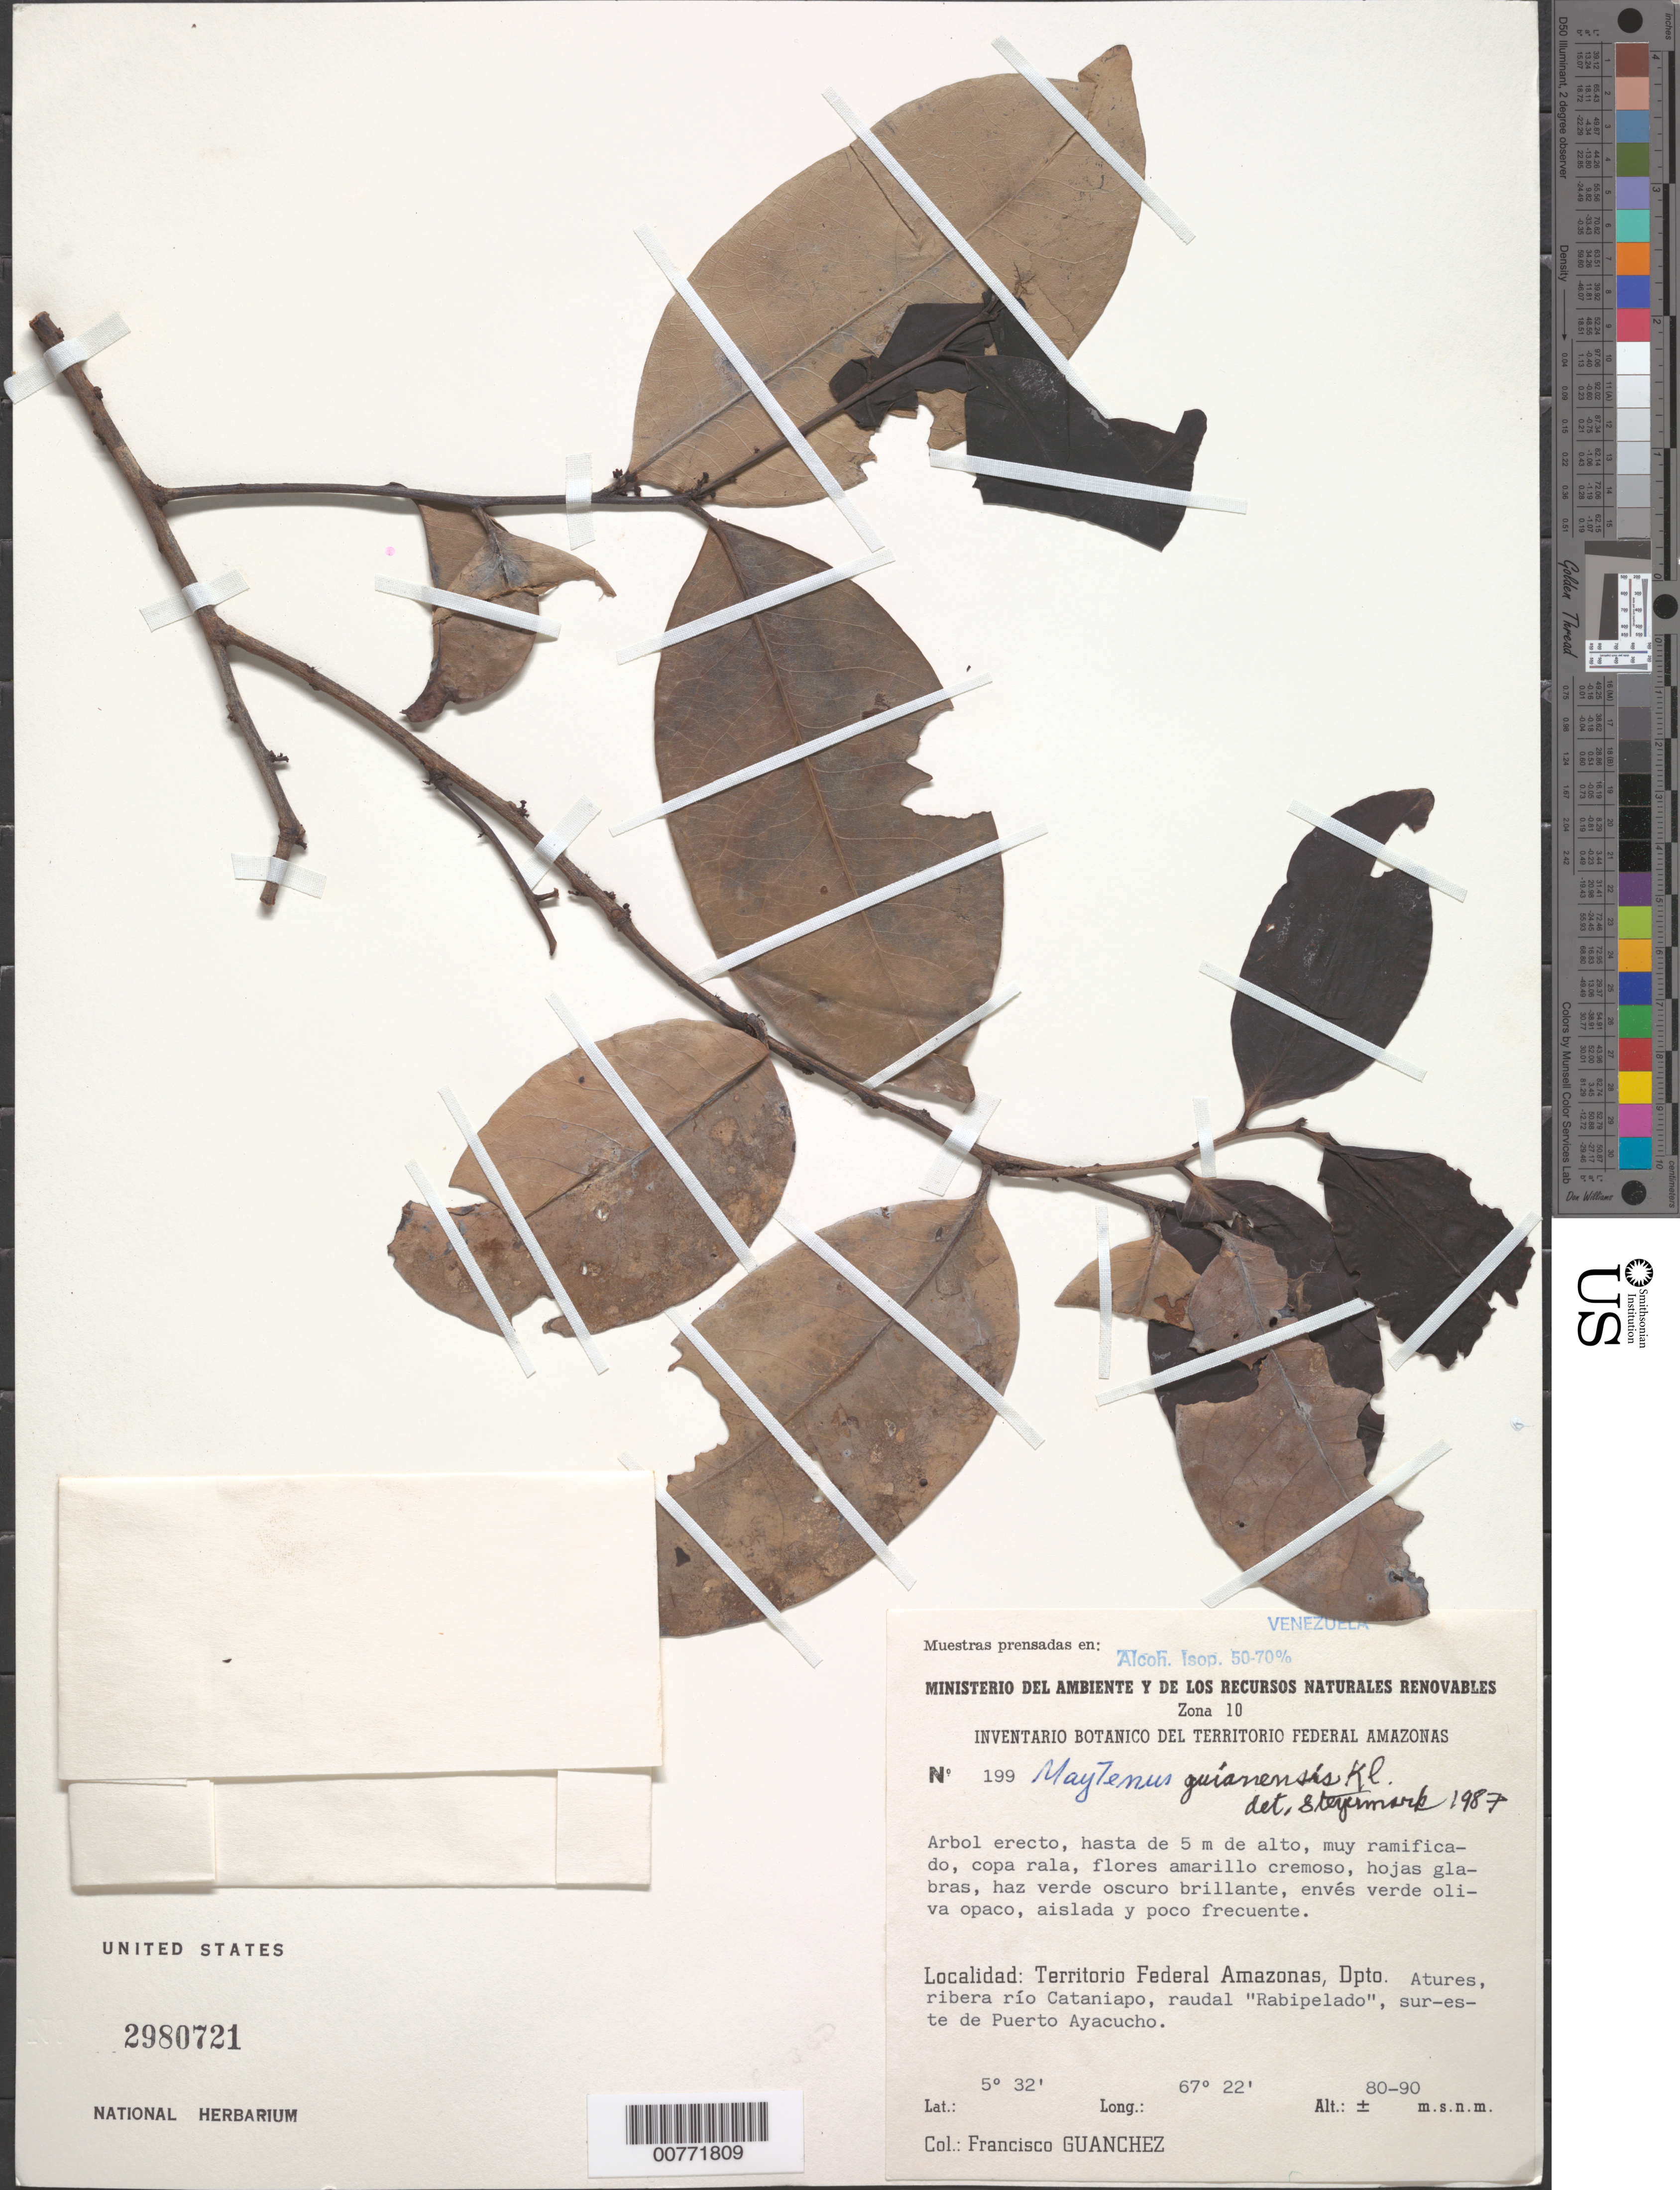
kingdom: Plantae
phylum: Tracheophyta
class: Magnoliopsida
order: Celastrales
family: Celastraceae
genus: Maytenus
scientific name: Maytenus guyanensis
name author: Klotzsch ex Reissek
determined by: Steyermark, Julian A., (VEN)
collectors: F. Guánchez M.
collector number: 199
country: Venezuela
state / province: Amazonas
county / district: Atures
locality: Río Cataniapo, raudal "Rabipelado", SE de Pto Ayacucho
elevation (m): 80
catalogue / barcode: US 2980721